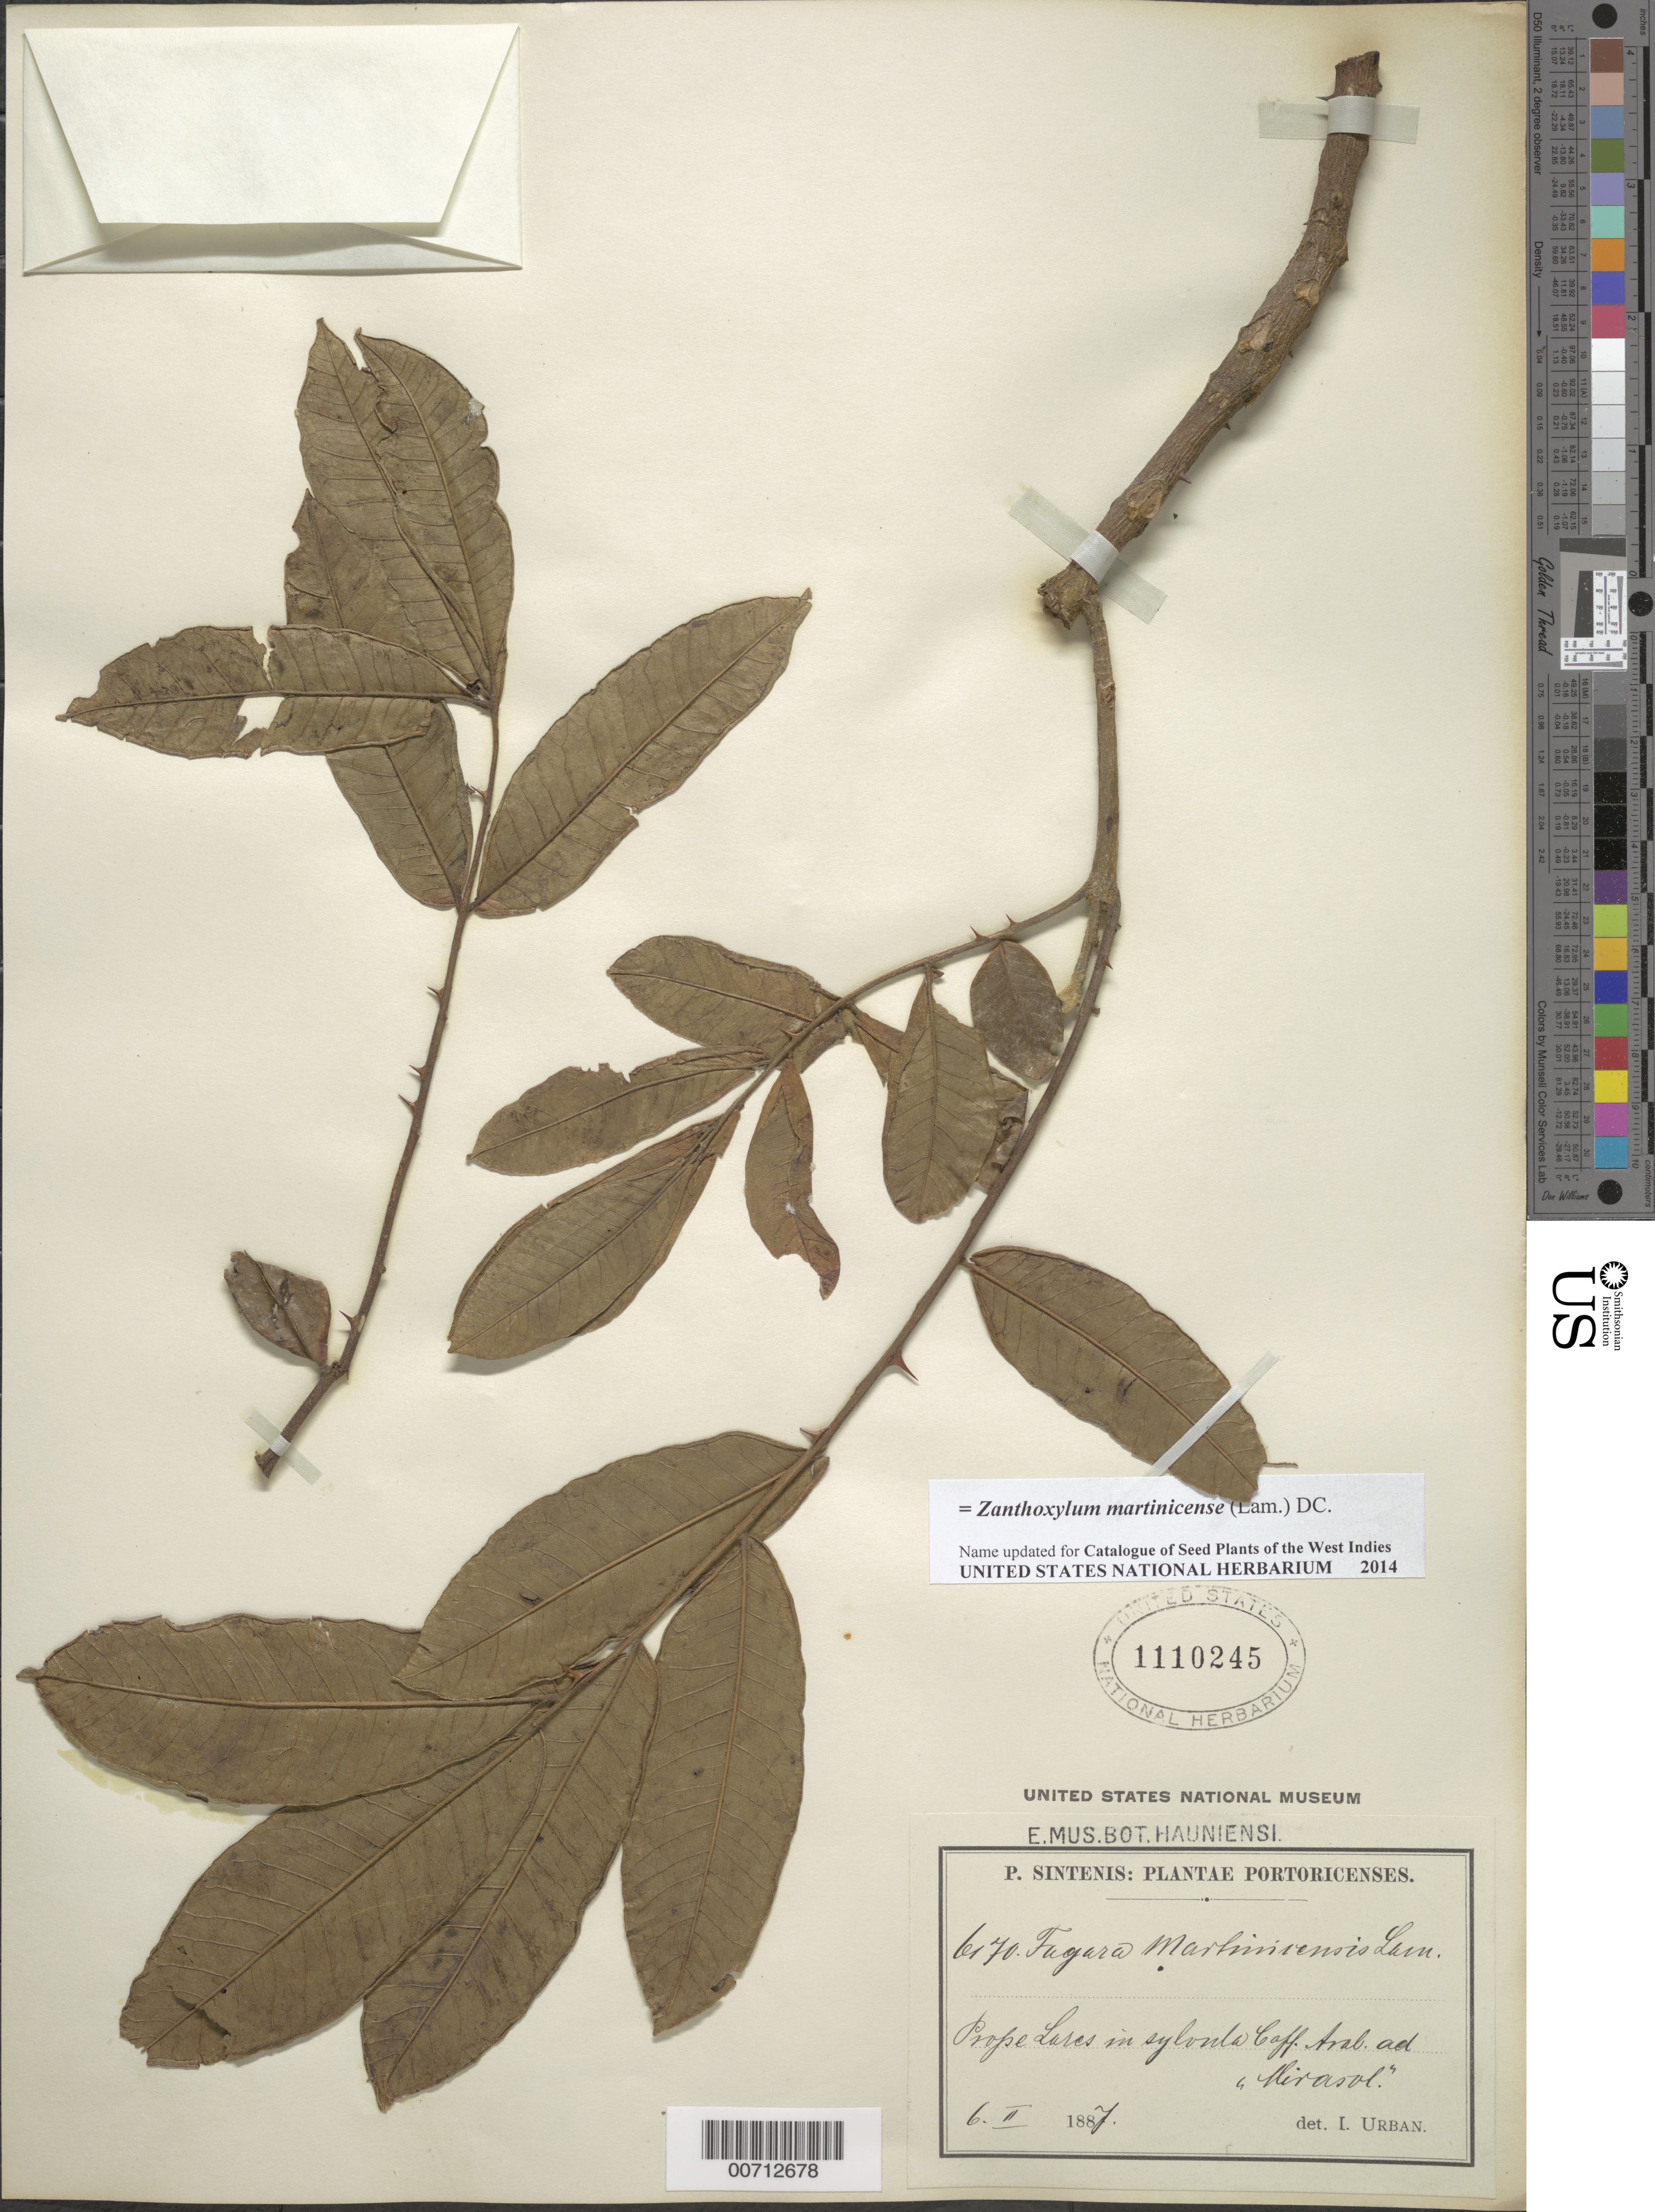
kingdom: Plantae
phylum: Tracheophyta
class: Magnoliopsida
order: Sapindales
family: Rutaceae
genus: Zanthoxylum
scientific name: Zanthoxylum martinicense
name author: (Lam.) DC.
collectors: P. Sintenis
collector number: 6170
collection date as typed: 06 Feb 1887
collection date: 1887-02-06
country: Puerto Rico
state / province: Lares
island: Greater Antilles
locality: Prope Lares, Coff. Arab. Ad "Mirasol"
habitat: In sylvida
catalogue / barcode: US 1110245